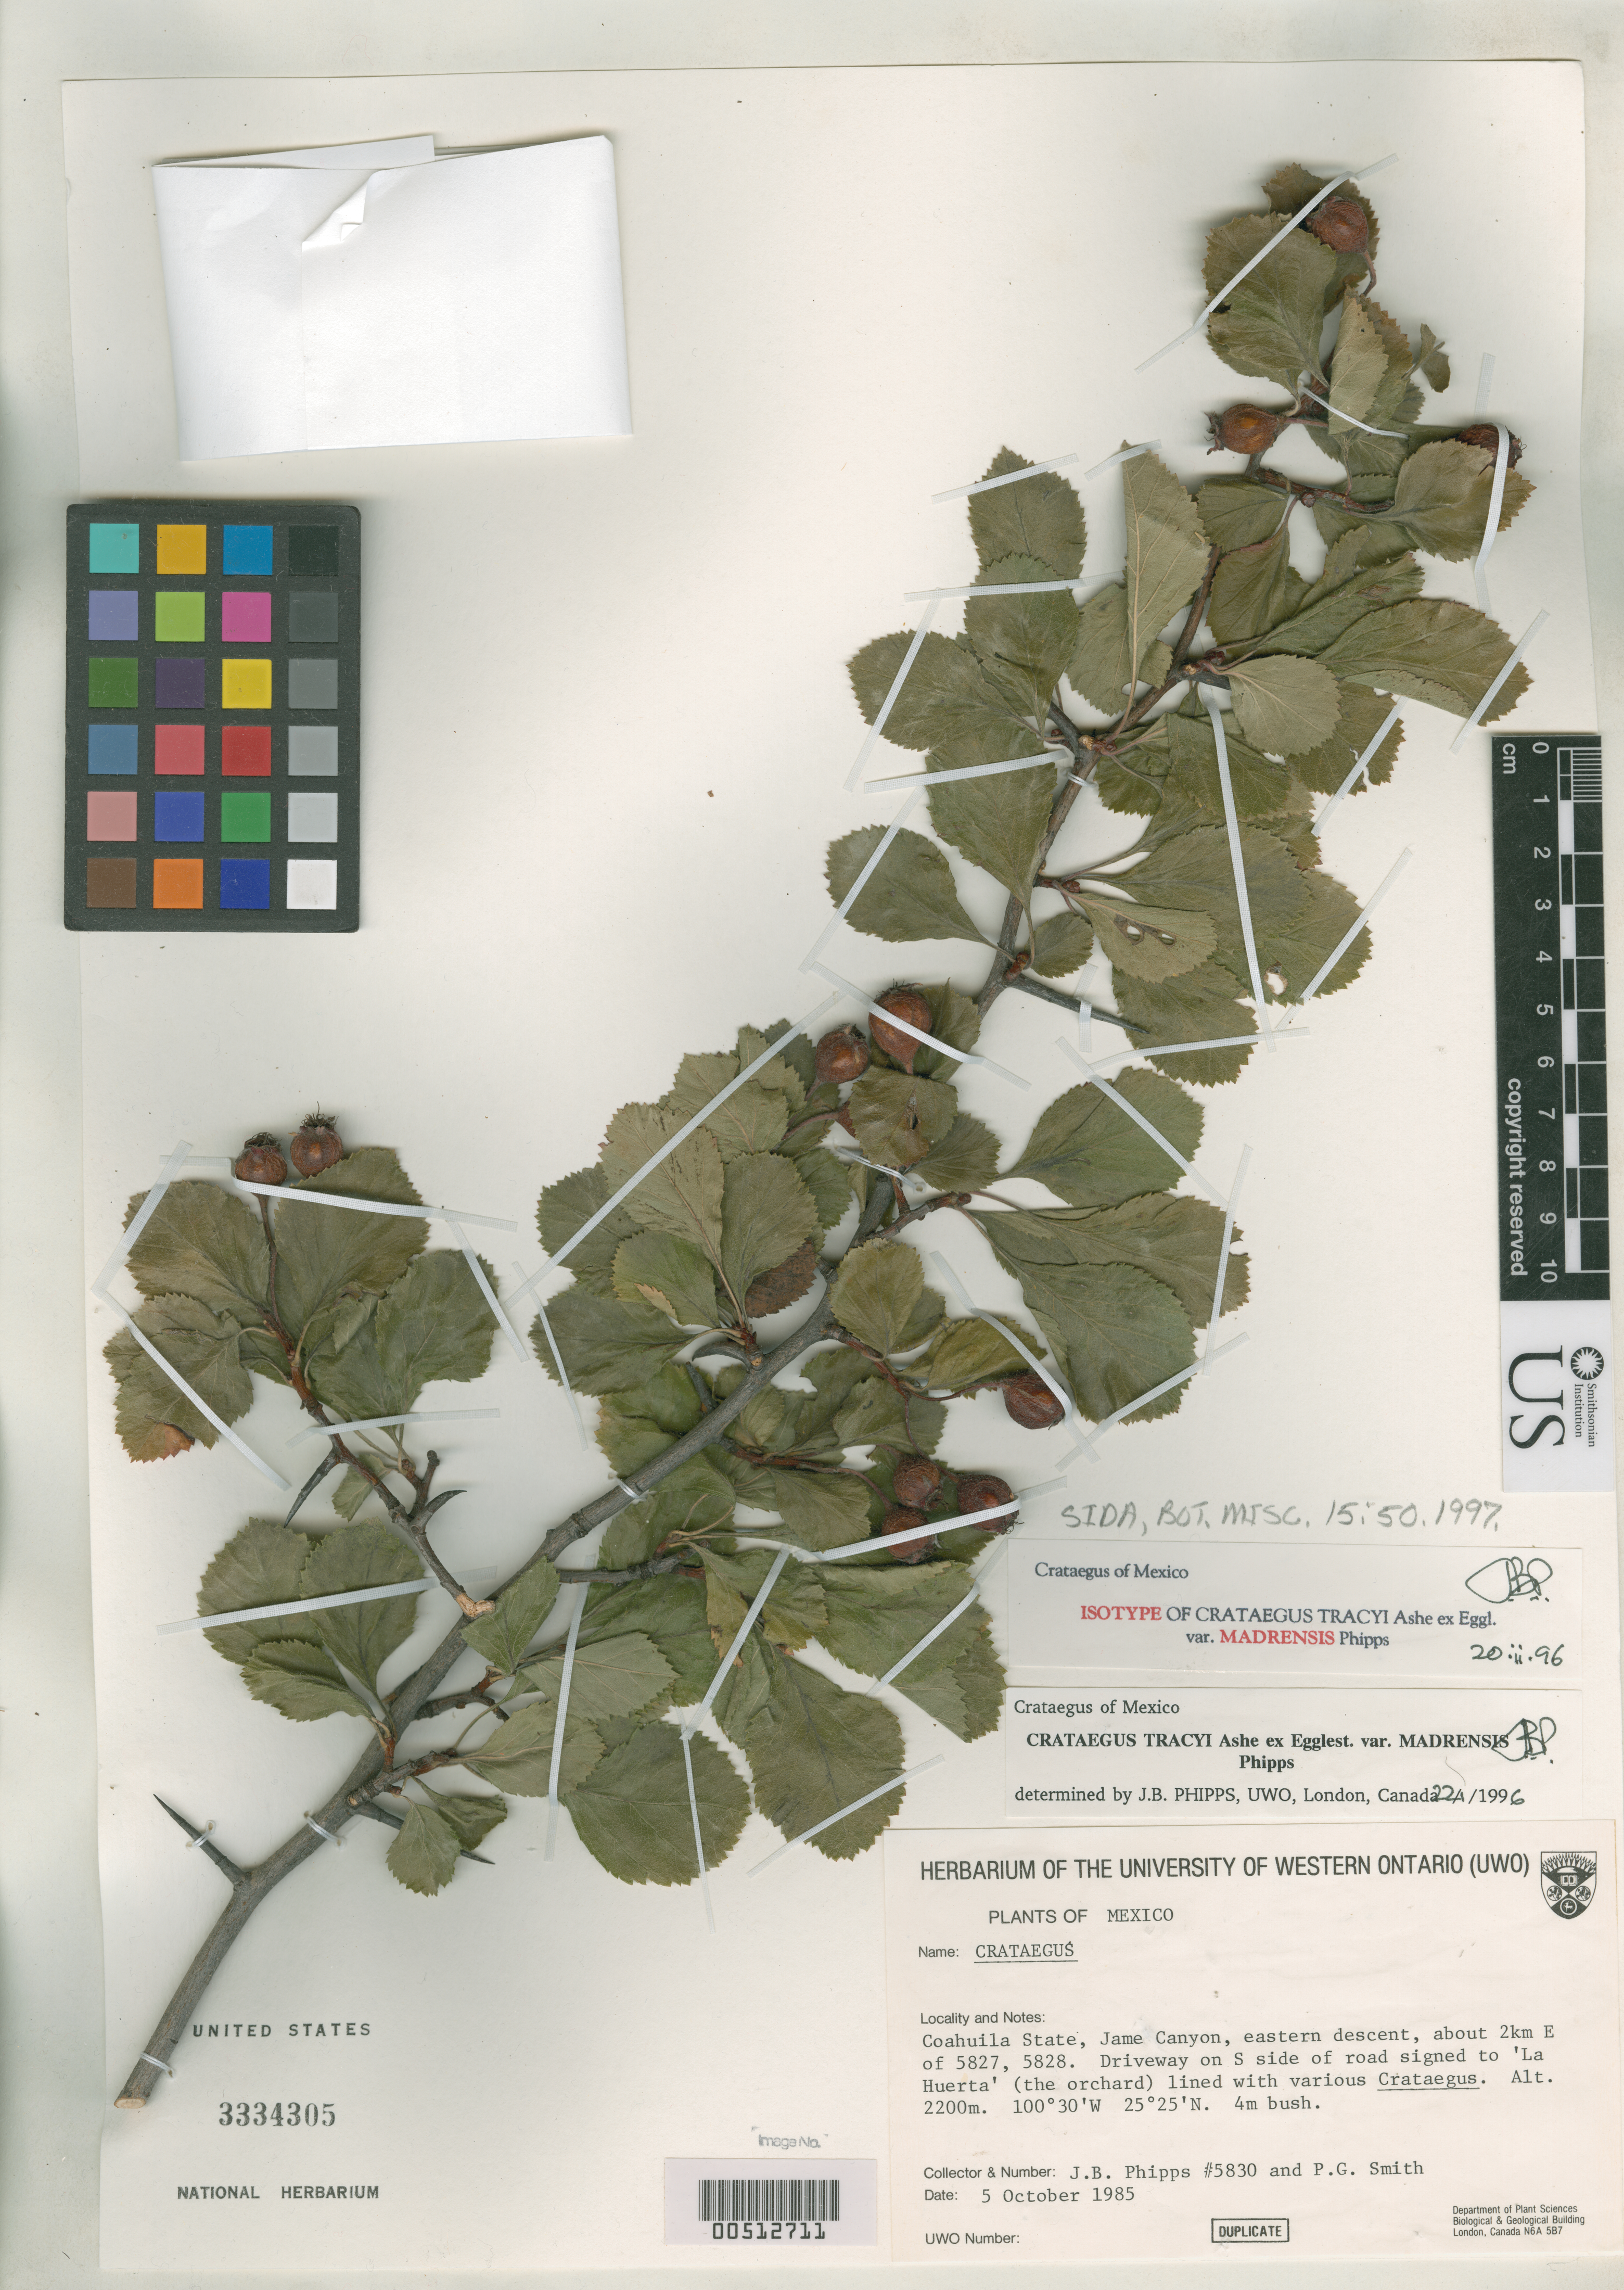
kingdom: Plantae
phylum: Tracheophyta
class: Magnoliopsida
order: Rosales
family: Rosaceae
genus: Crataegus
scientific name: Crataegus tracyi var. madrensis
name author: J.B. Phipps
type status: Isotype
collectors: J. Phipps & P. Smith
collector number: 5830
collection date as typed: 05 Oct 1985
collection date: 1985-10-05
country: Mexico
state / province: Coahuila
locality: Jame Canyon, eastern descent.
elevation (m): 2200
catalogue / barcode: US 3334305